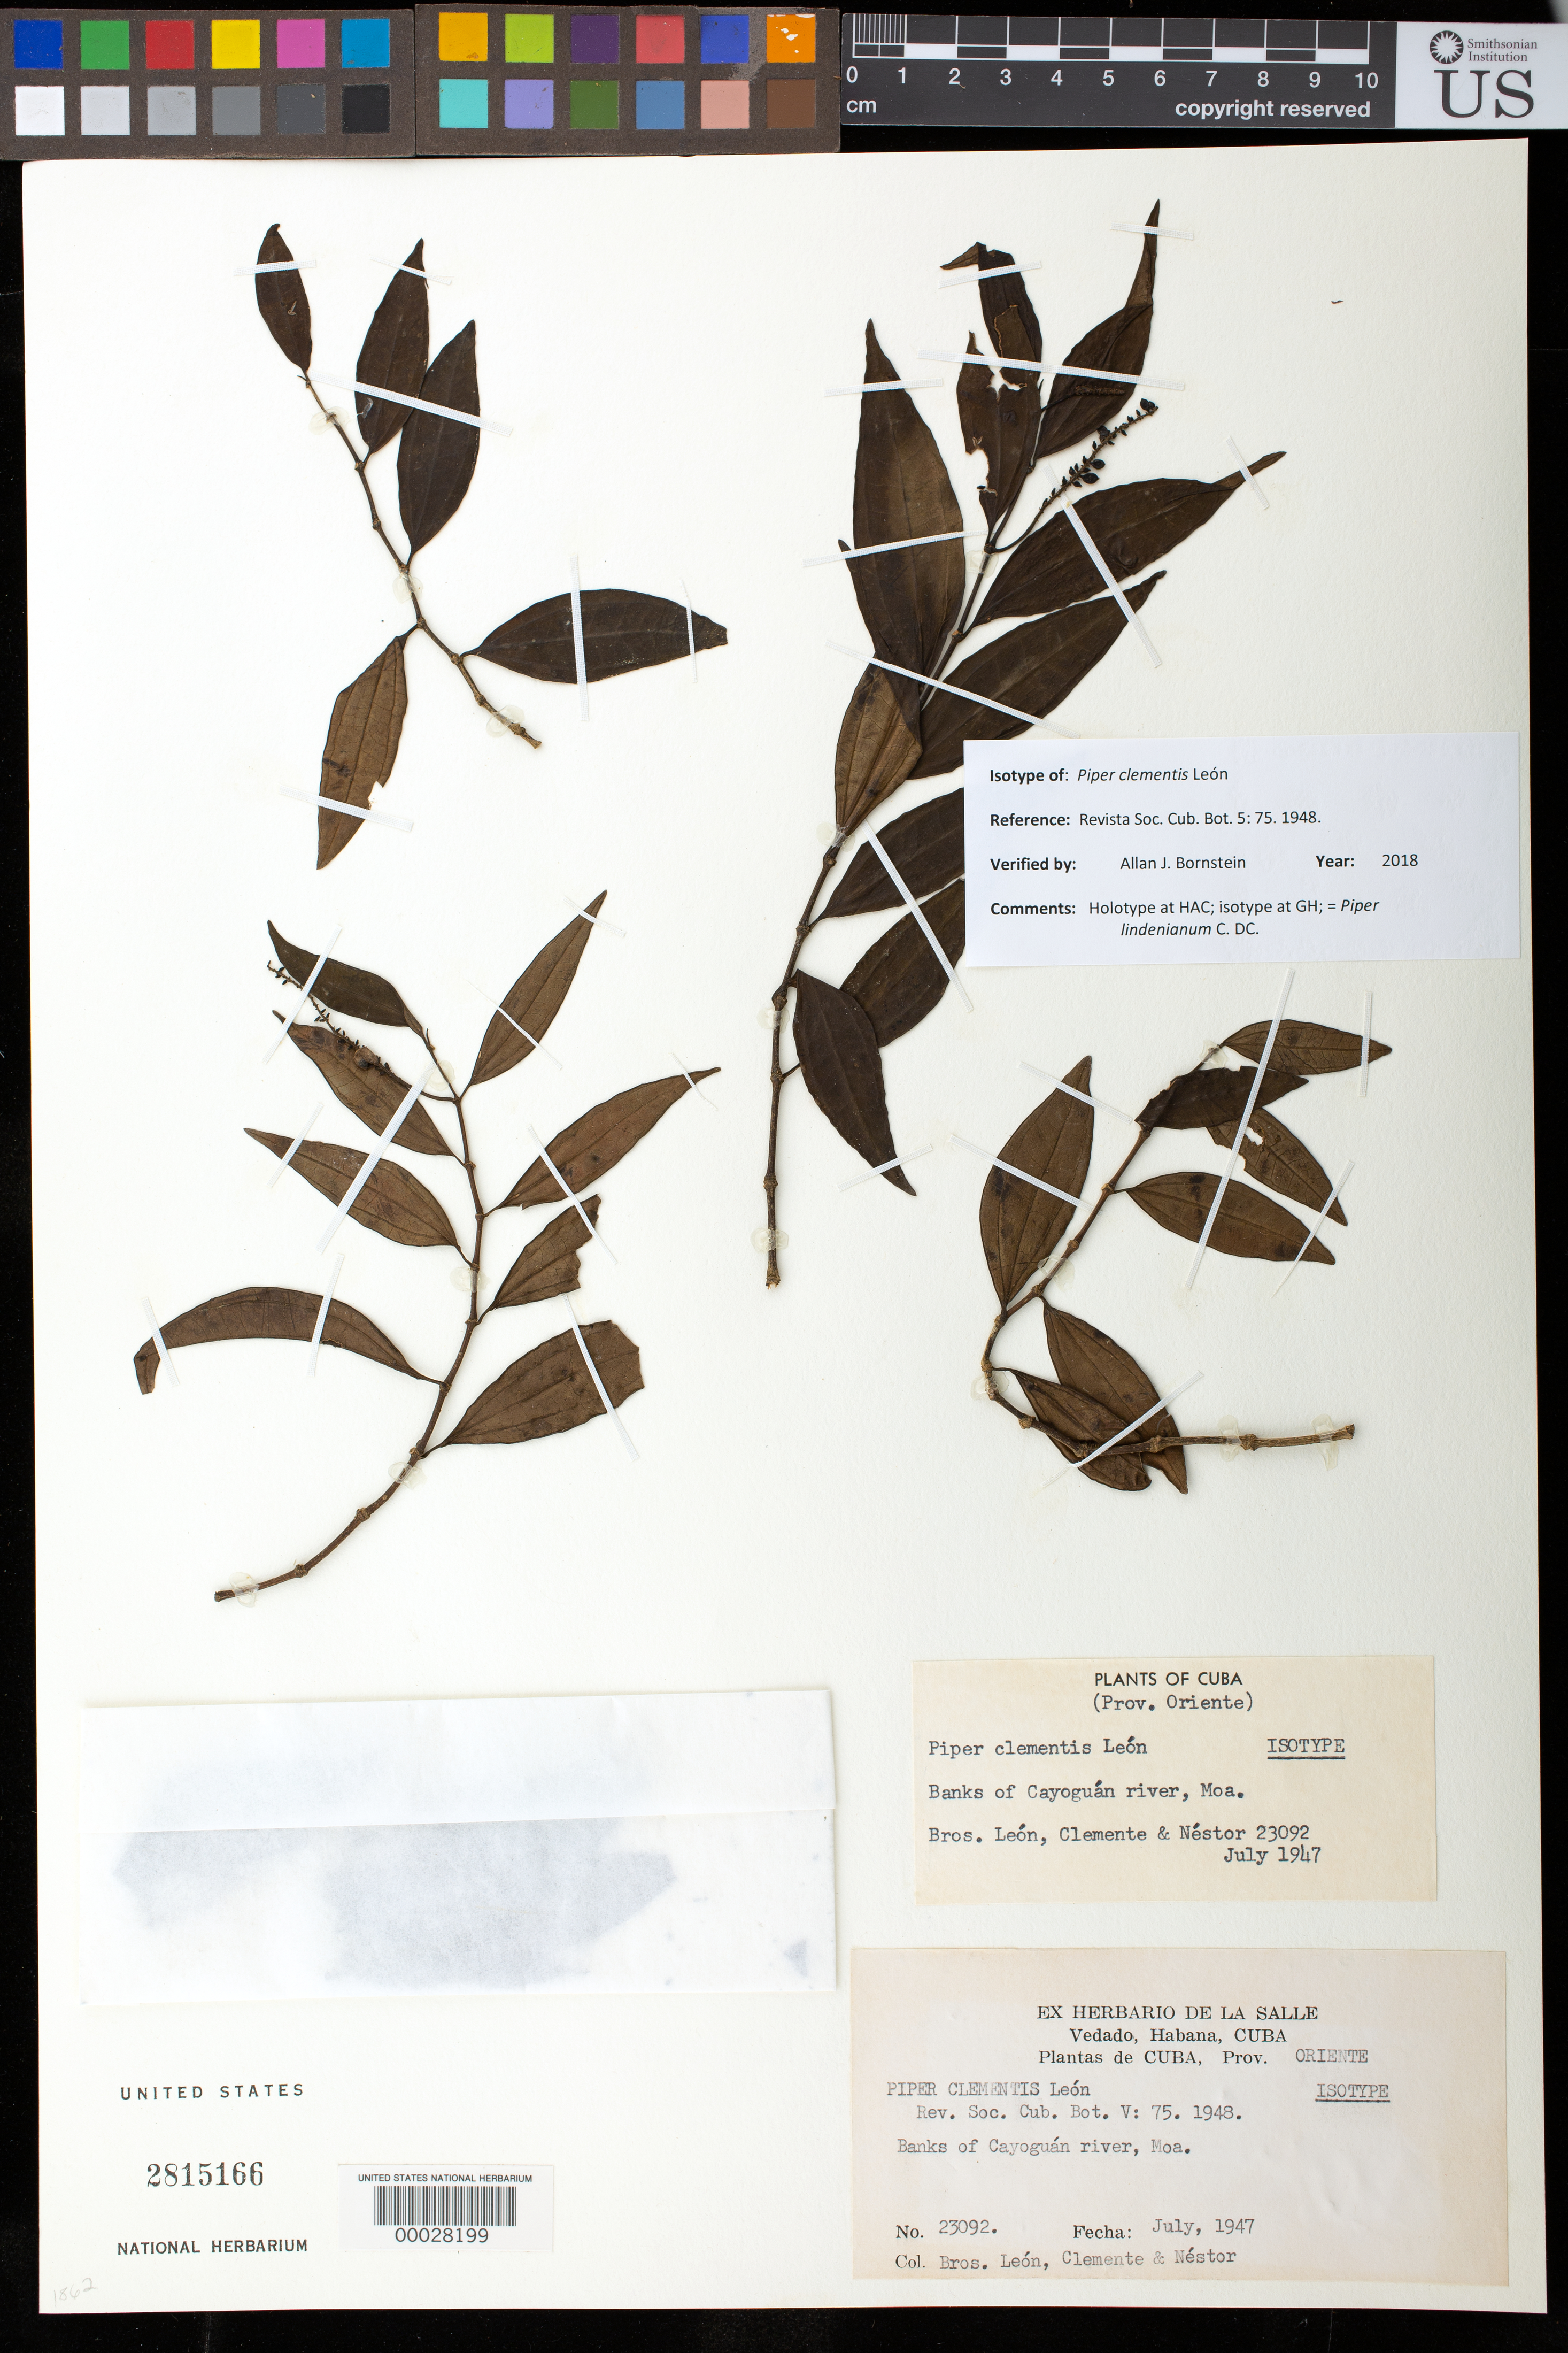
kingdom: Plantae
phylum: Tracheophyta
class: Magnoliopsida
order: Piperales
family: Piperaceae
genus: Piper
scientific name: Piper clementis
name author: León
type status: Isotype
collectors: Bro. León, Bro. Clemente & B. Nestor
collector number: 23092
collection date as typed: Jul 1947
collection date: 1947-07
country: Cuba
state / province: Oriente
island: Greater Antilles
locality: Banks of Cayoguan River, Moa.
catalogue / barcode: US 2815166